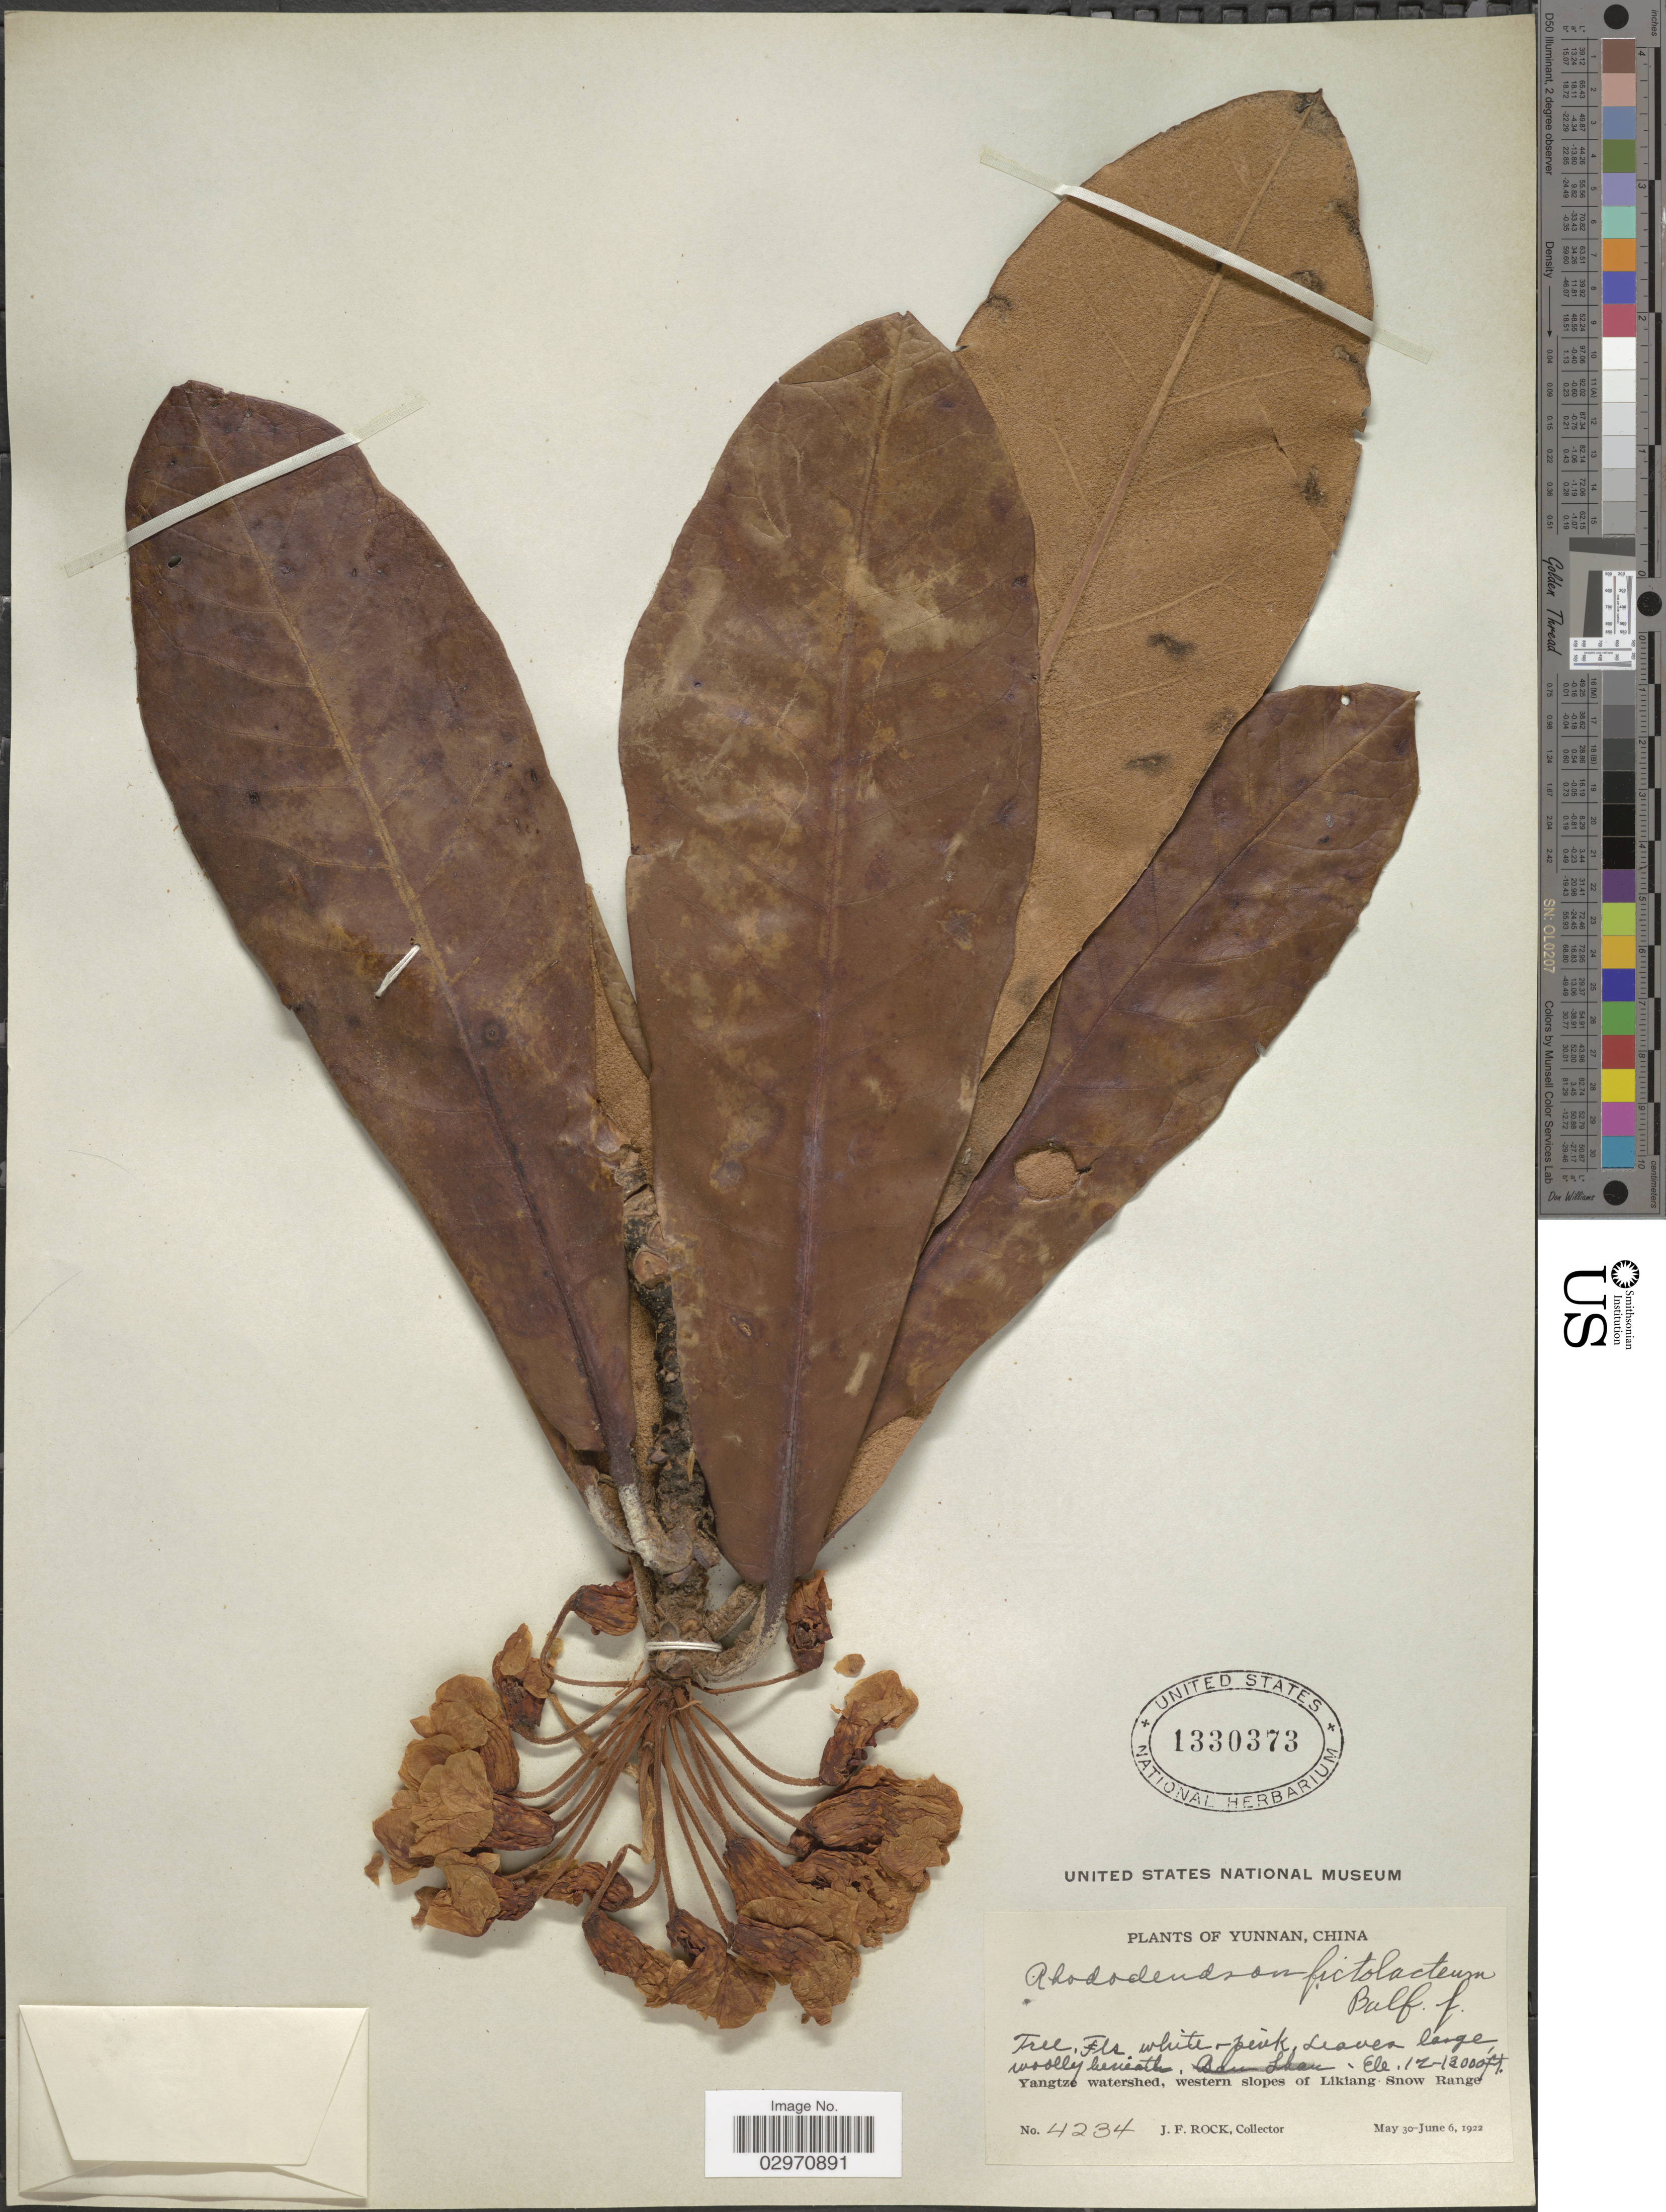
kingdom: Plantae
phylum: Tracheophyta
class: Magnoliopsida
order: Ericales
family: Ericaceae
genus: Rhododendron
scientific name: Rhododendron fictolacteum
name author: Balf. f.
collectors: J. Rock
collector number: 4234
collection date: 1922-05-30/1922-06-06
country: China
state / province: Yunnan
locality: Yangtze watershed, western slopes of Likiang Snow Range.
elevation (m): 3658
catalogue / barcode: US 1330373